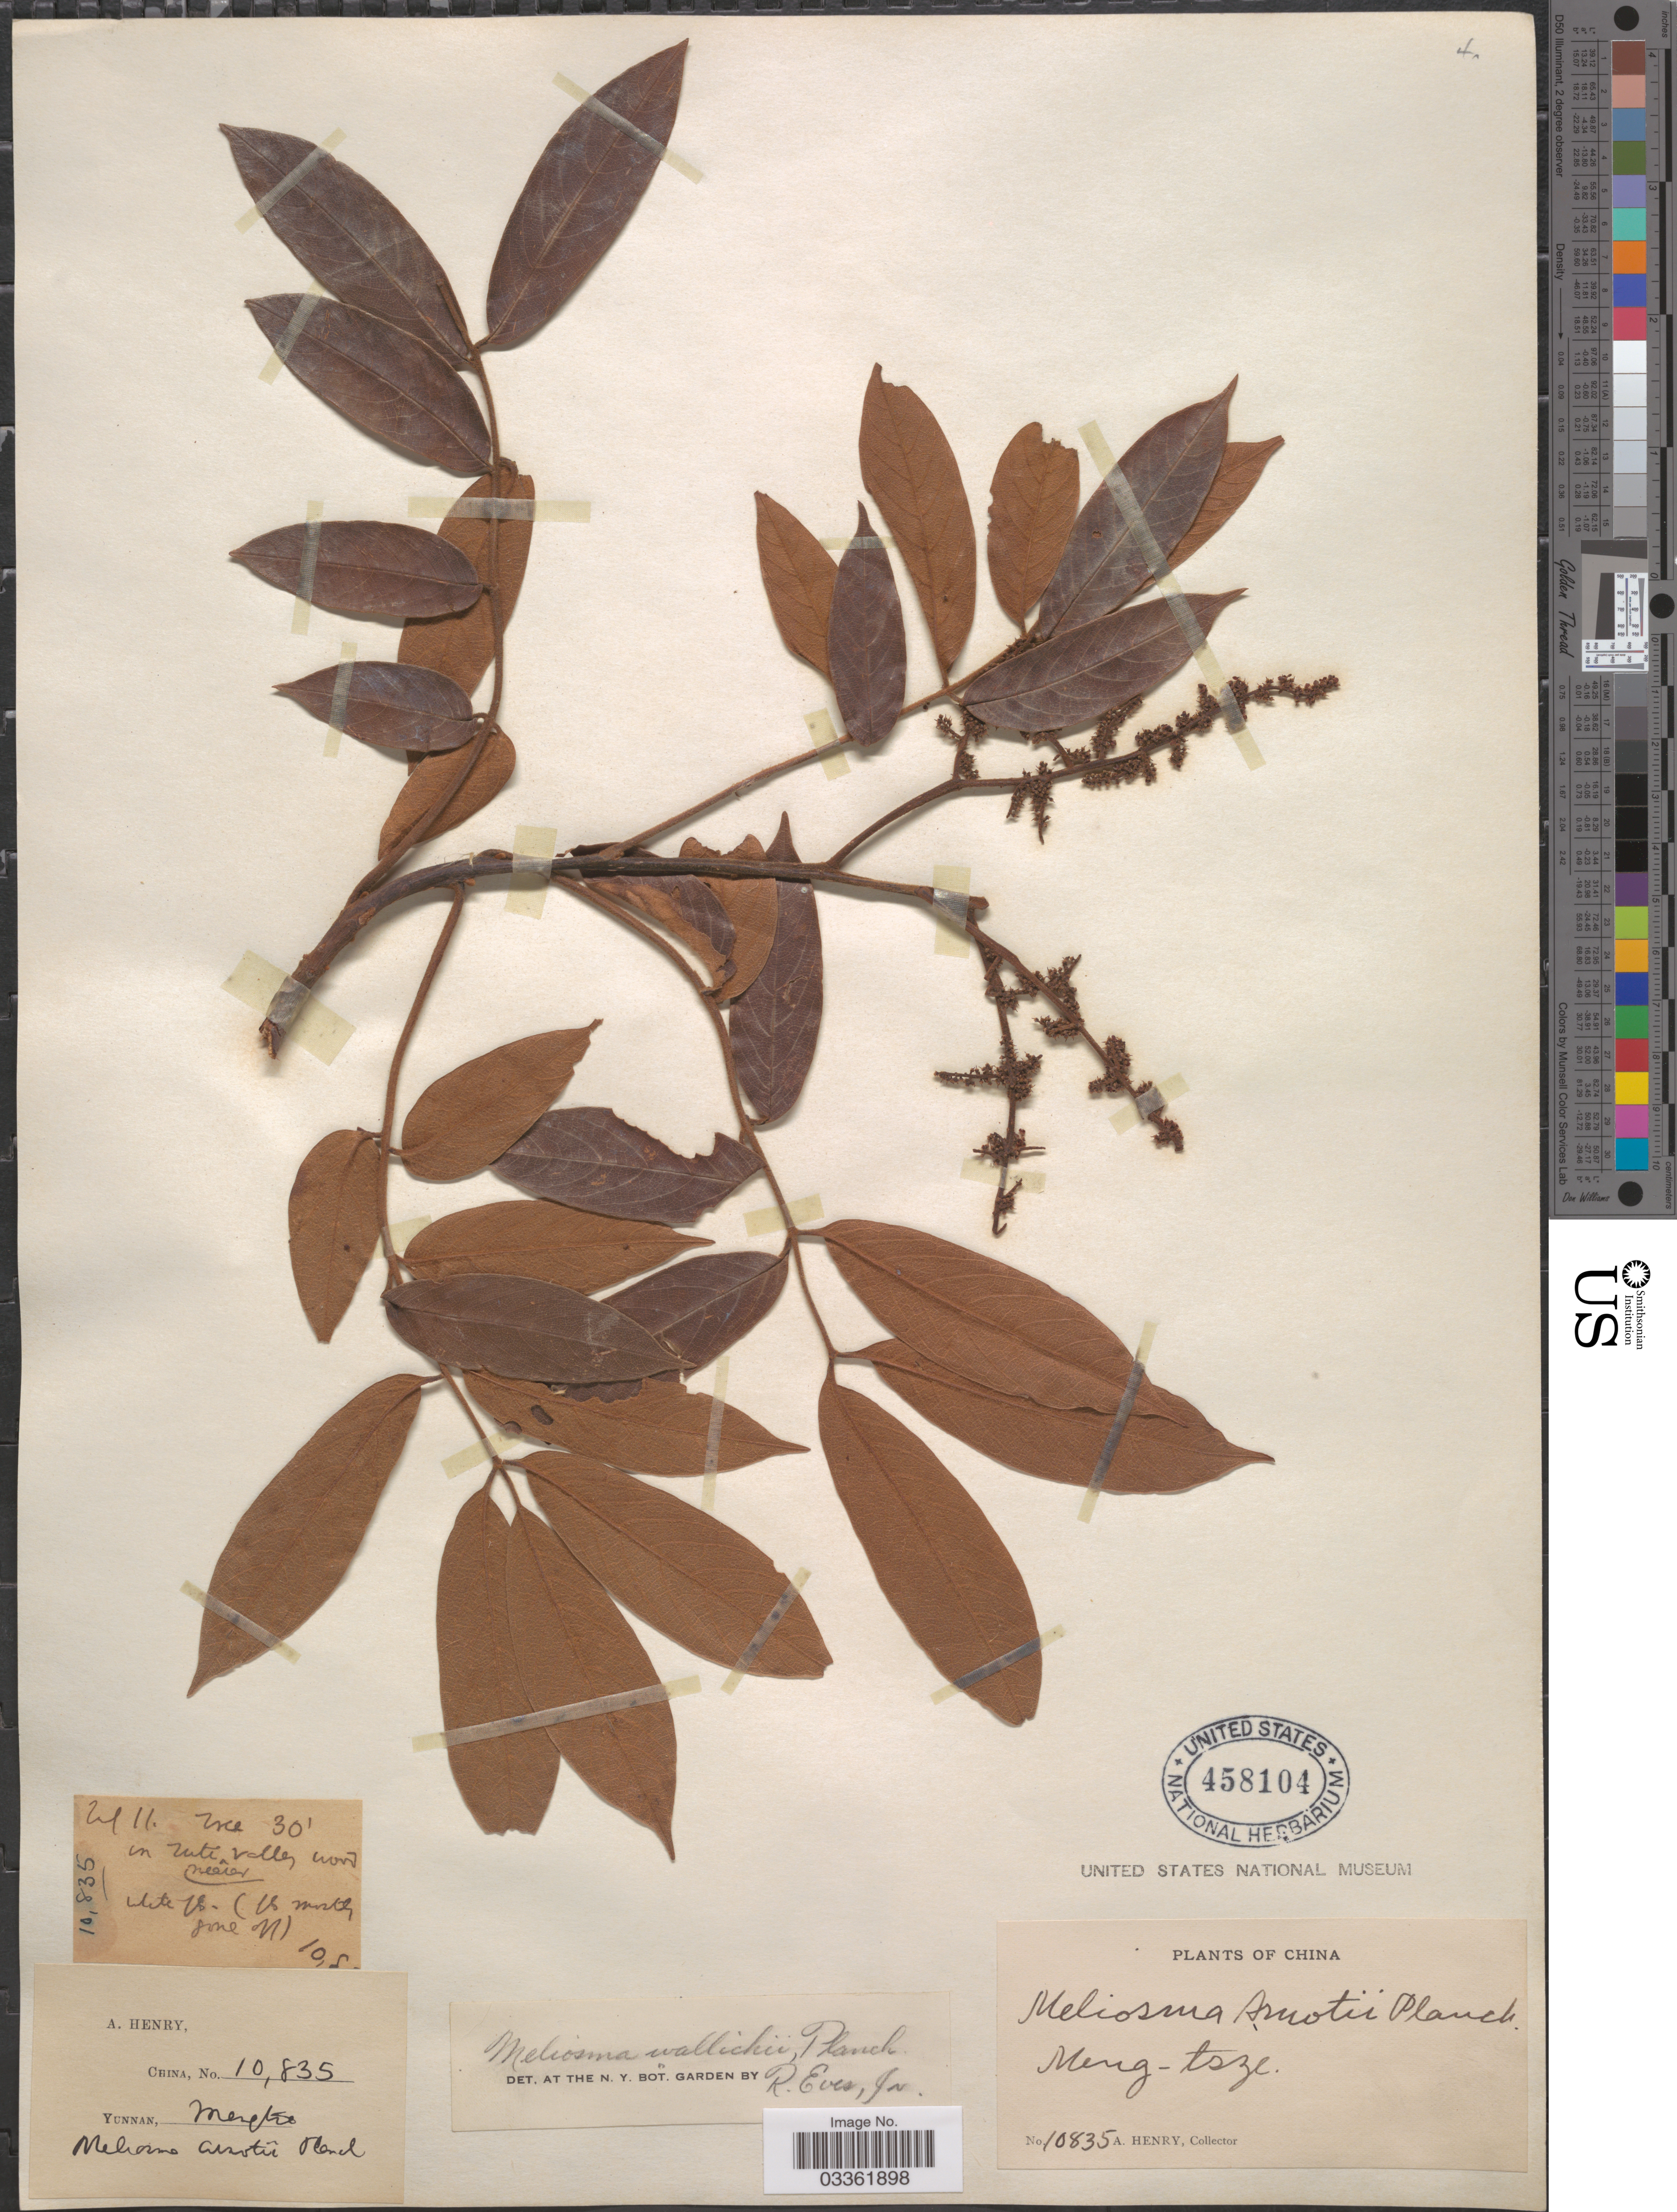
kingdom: Plantae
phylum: Tracheophyta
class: Magnoliopsida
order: Proteales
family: Sabiaceae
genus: Meliosma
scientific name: Meliosma wallichii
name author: Planch. ex Hook. f.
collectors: A. Henry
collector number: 10835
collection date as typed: Transcribed d/m/y: /7/11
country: China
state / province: Yunnan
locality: Meng-tsze, in [illegible text] valley.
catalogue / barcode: US 458104